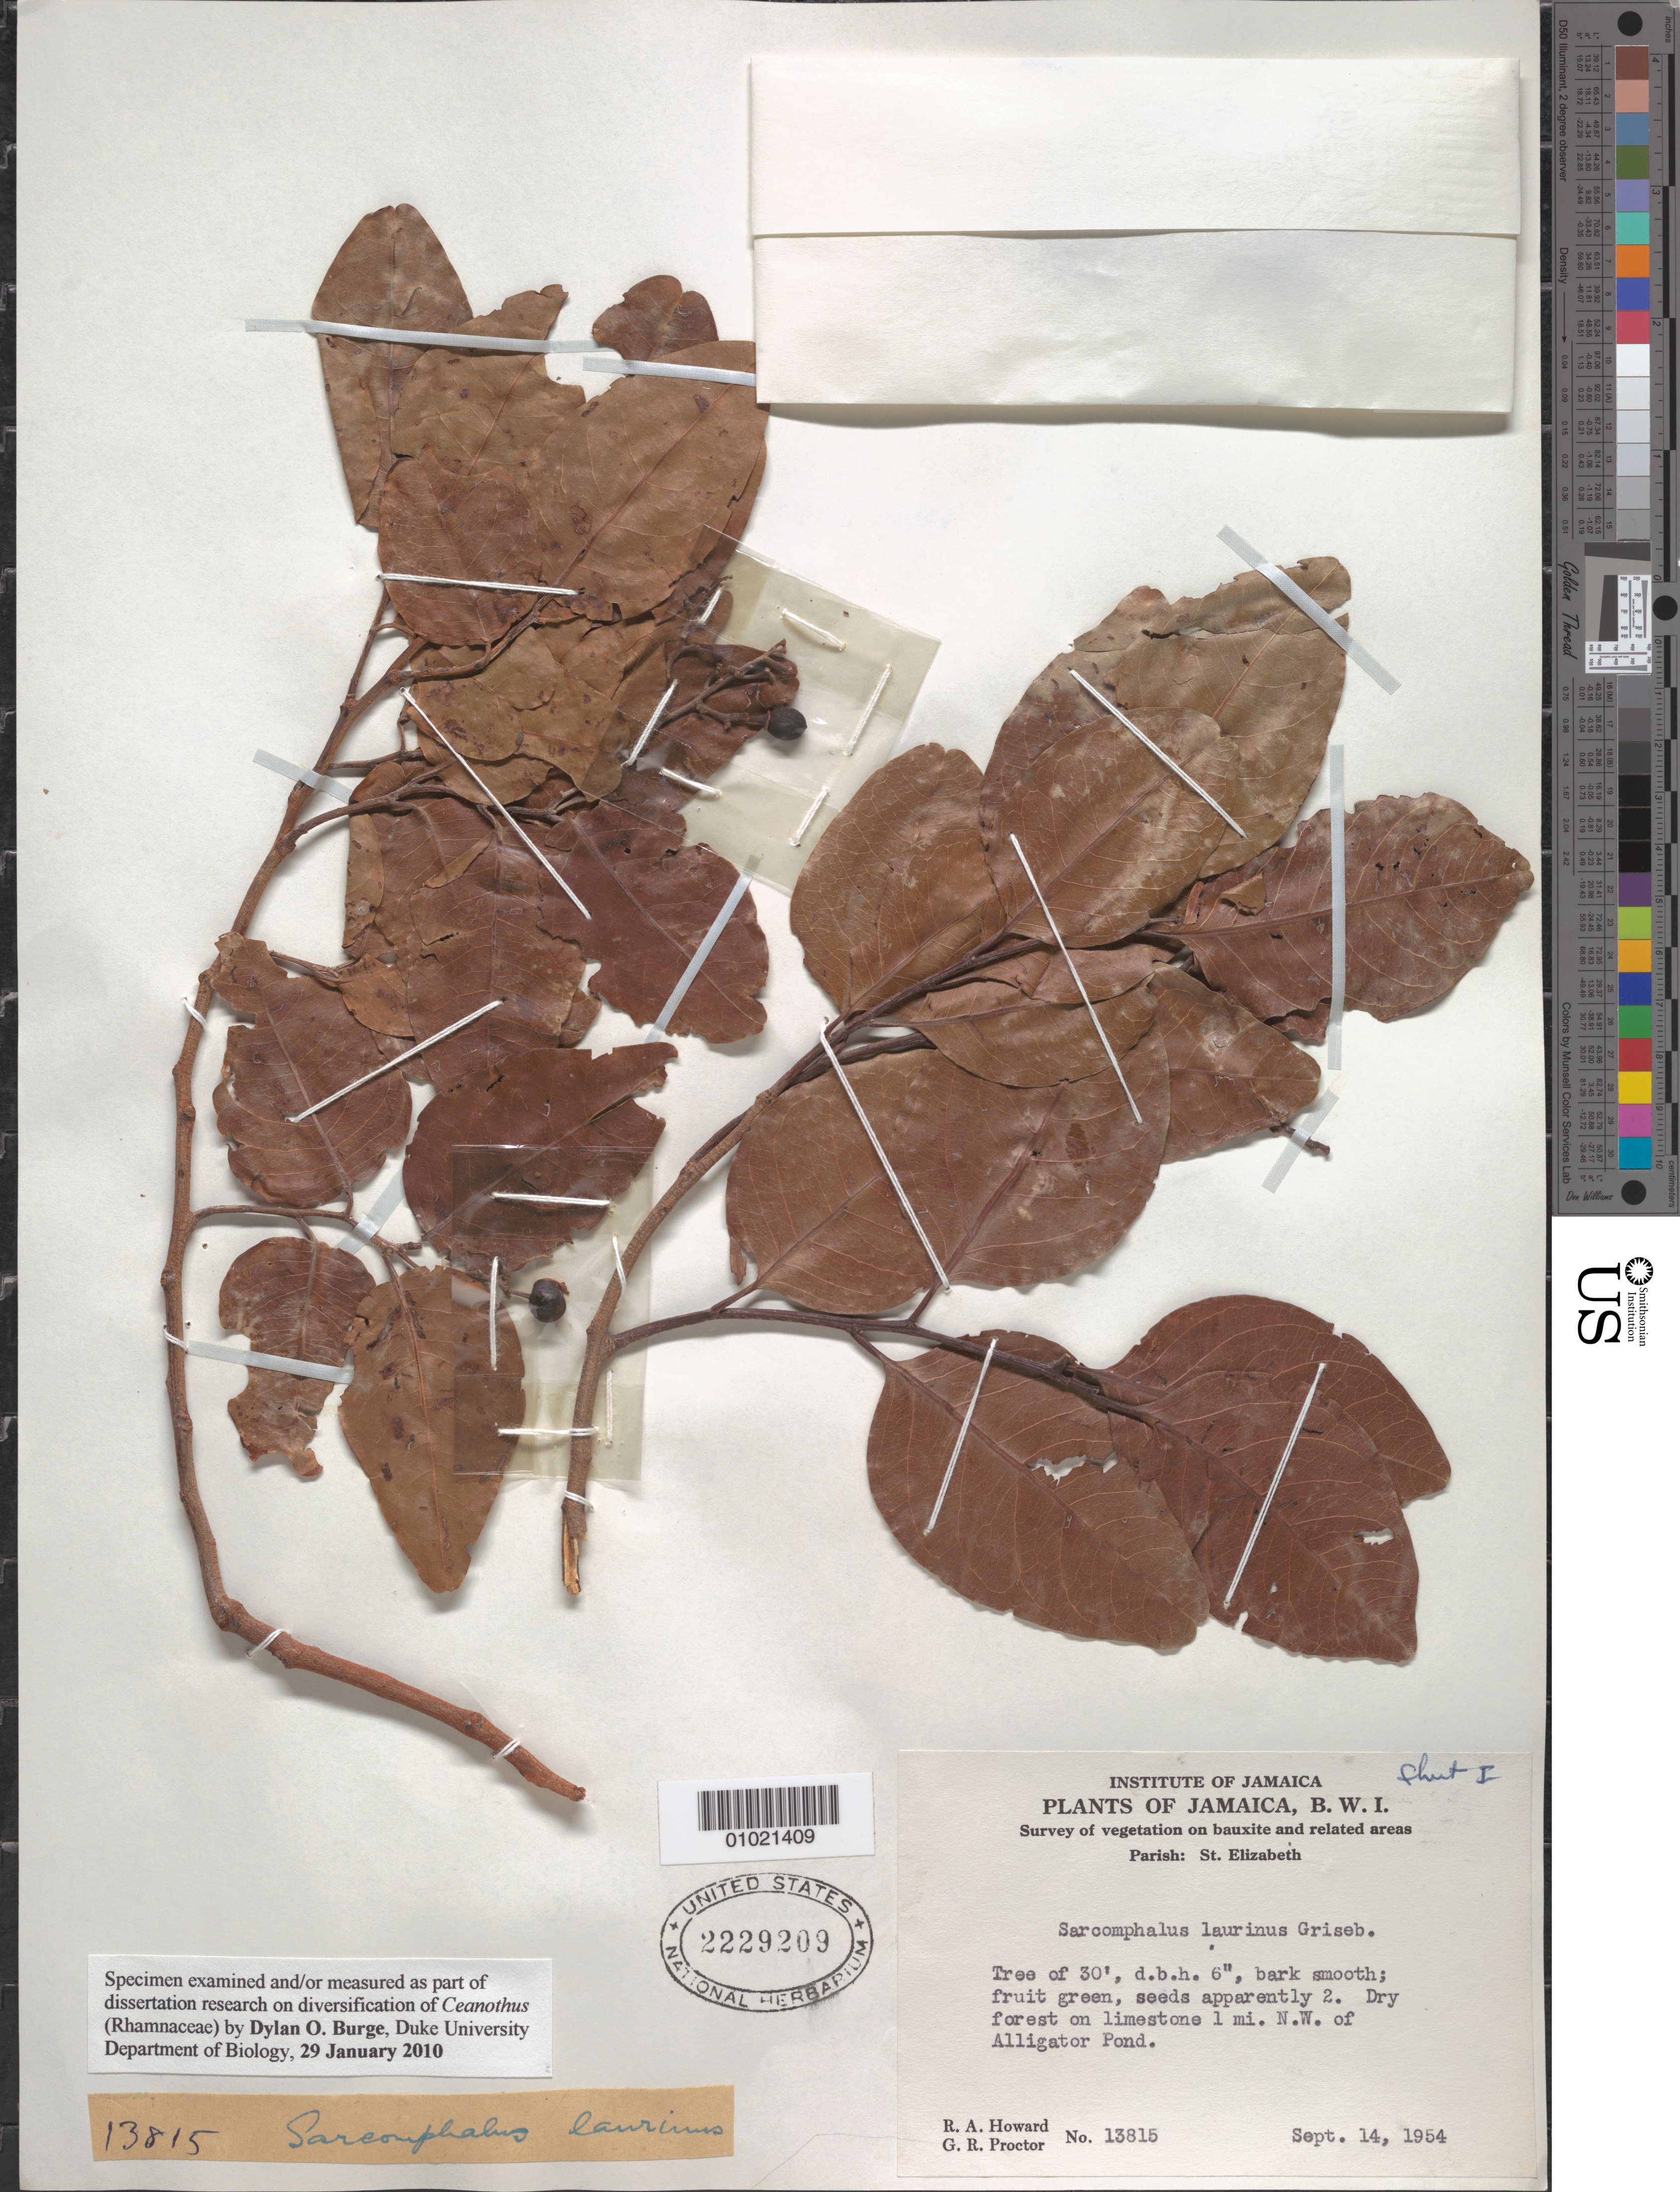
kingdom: Plantae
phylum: Tracheophyta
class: Magnoliopsida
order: Rosales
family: Rhamnaceae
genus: Sarcomphalus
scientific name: Sarcomphalus laurinus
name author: Griseb.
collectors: R. A. Howard & G. R. Proctor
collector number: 13815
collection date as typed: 14 Sep 1954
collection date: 1954-09-14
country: Jamaica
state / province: Saint Elizabeth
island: Jamaica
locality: Dry forest on limestone 1 mi. N.W. of Alligator Pond.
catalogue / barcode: US 2229209